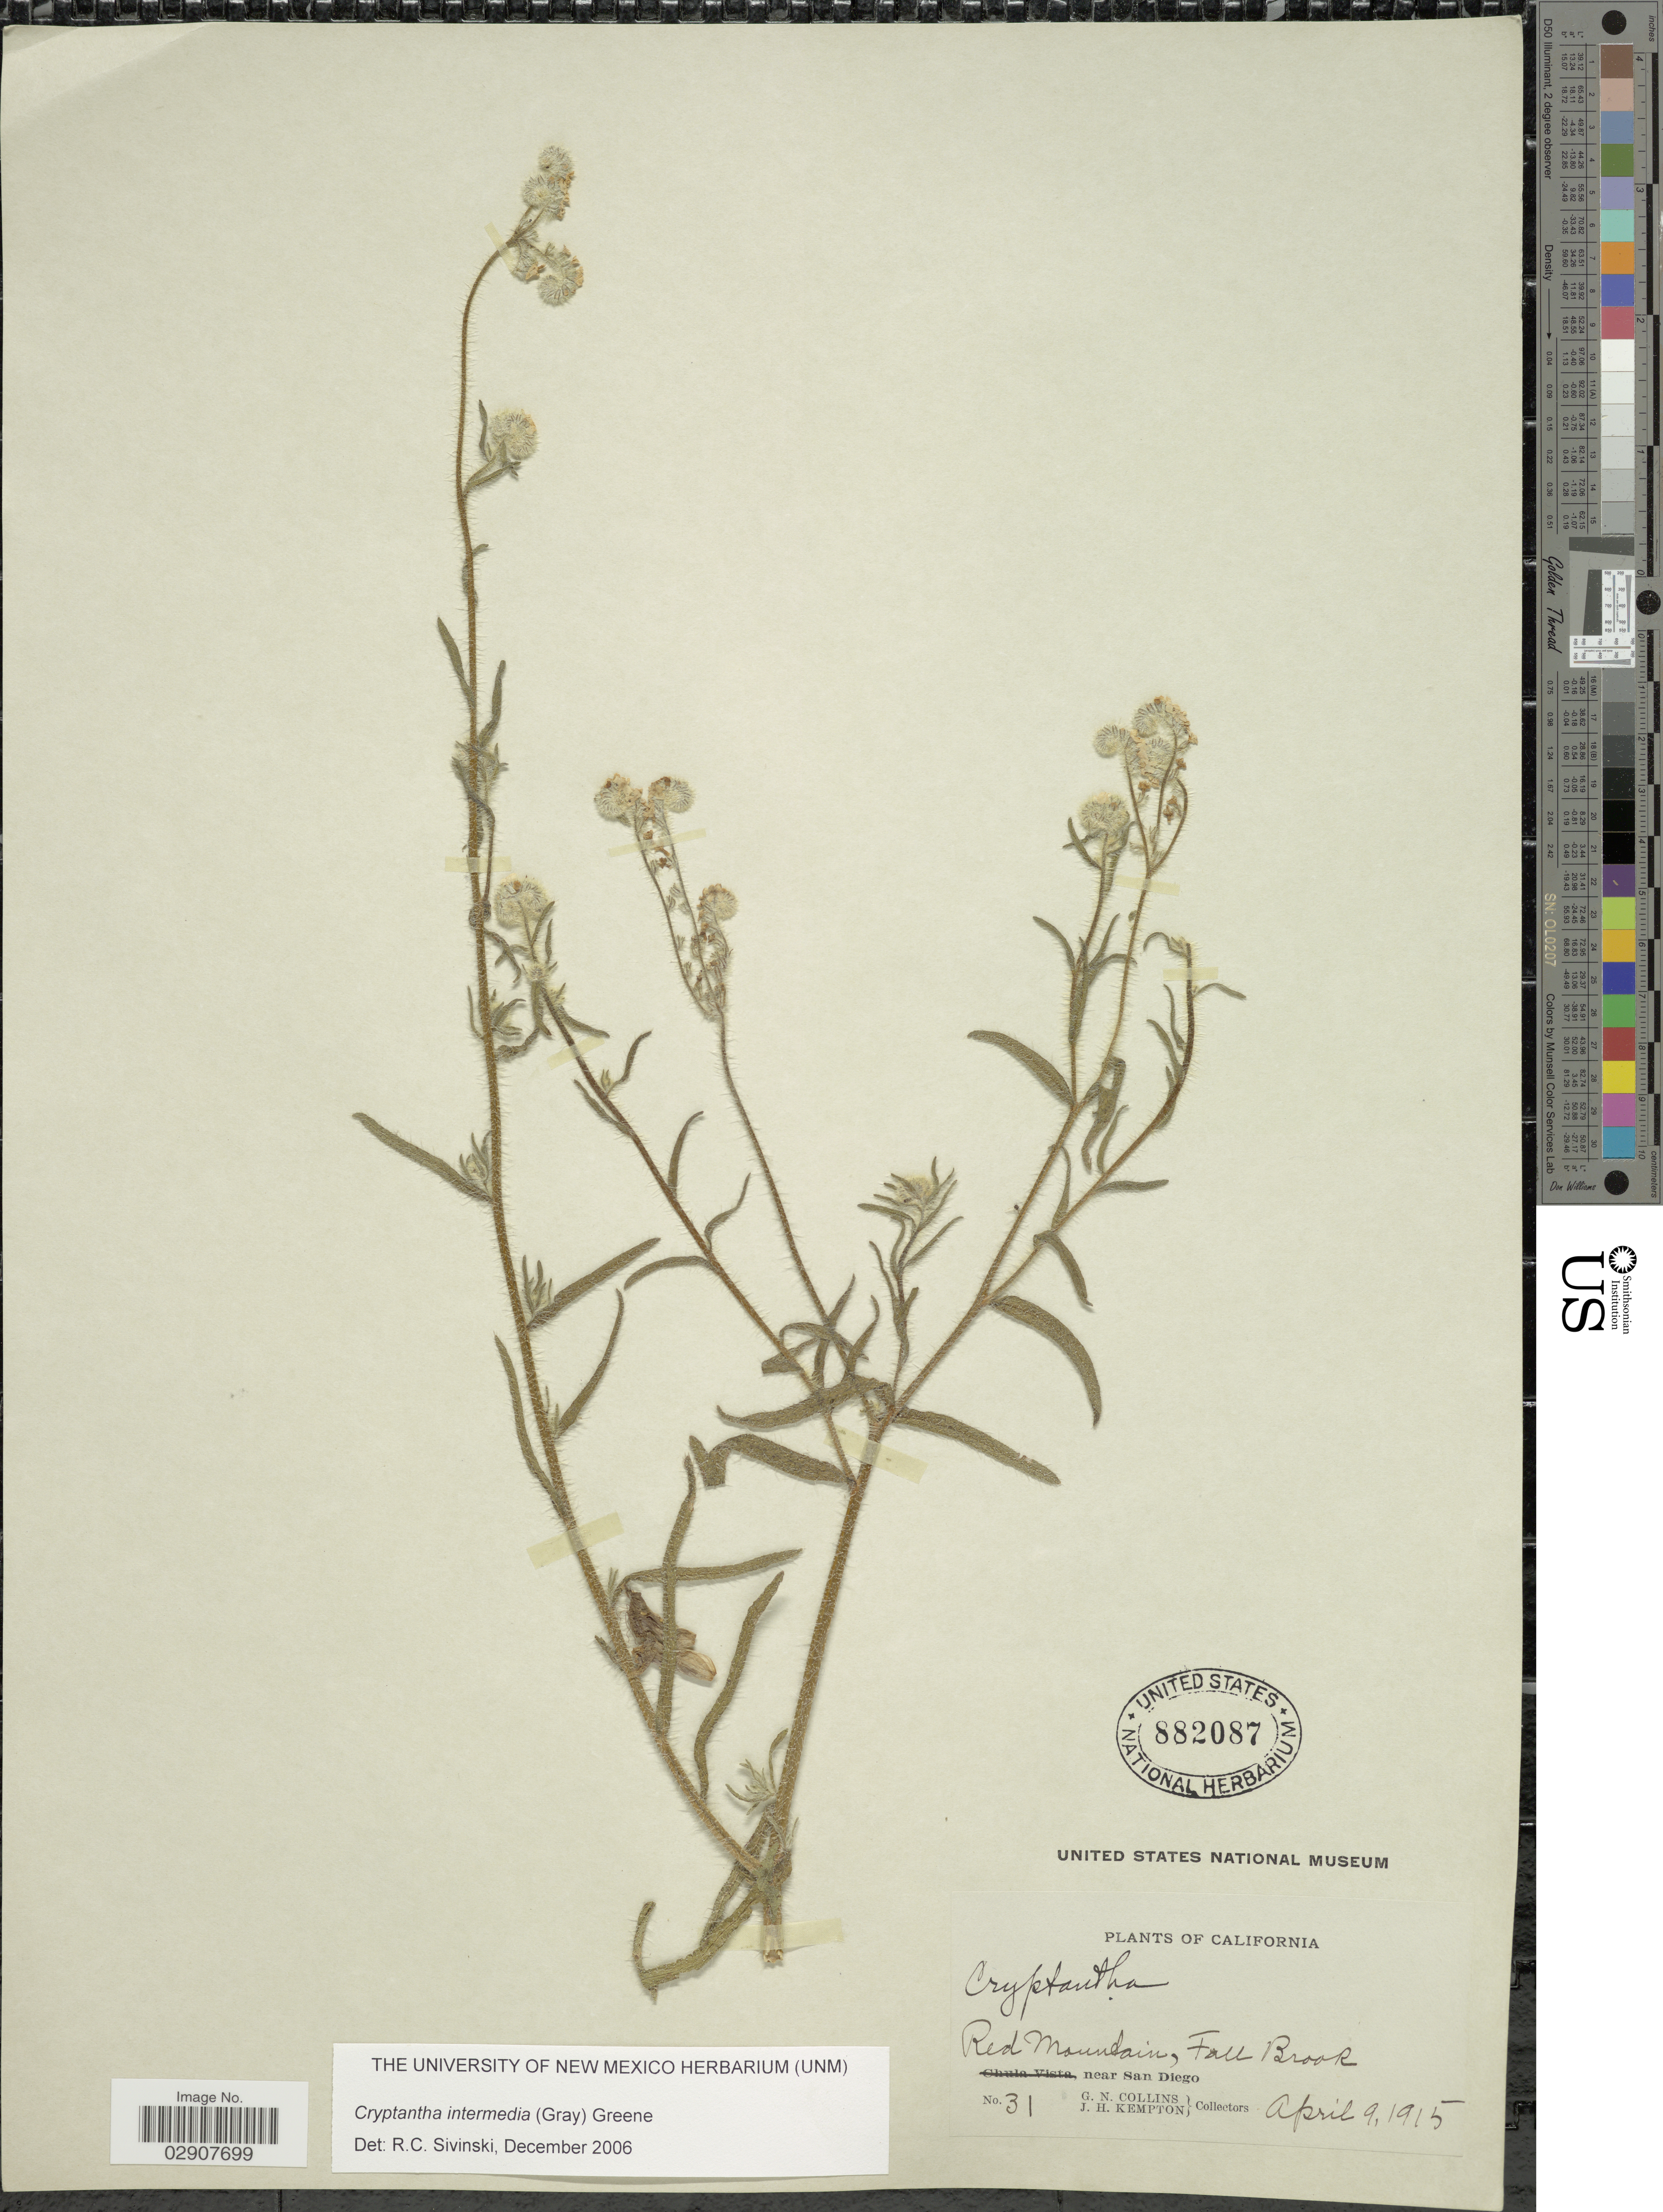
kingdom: Plantae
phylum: Tracheophyta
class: Magnoliopsida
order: Boraginales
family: Boraginaceae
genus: Cryptantha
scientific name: Cryptantha intermedia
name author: (A. Gray) Greene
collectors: G. Collins & J. H. Kempton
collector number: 31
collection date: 1915-04-09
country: United States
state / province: California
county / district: San Diego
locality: Red Mountain, Fall Brook. near San Diego.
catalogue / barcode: US 882087